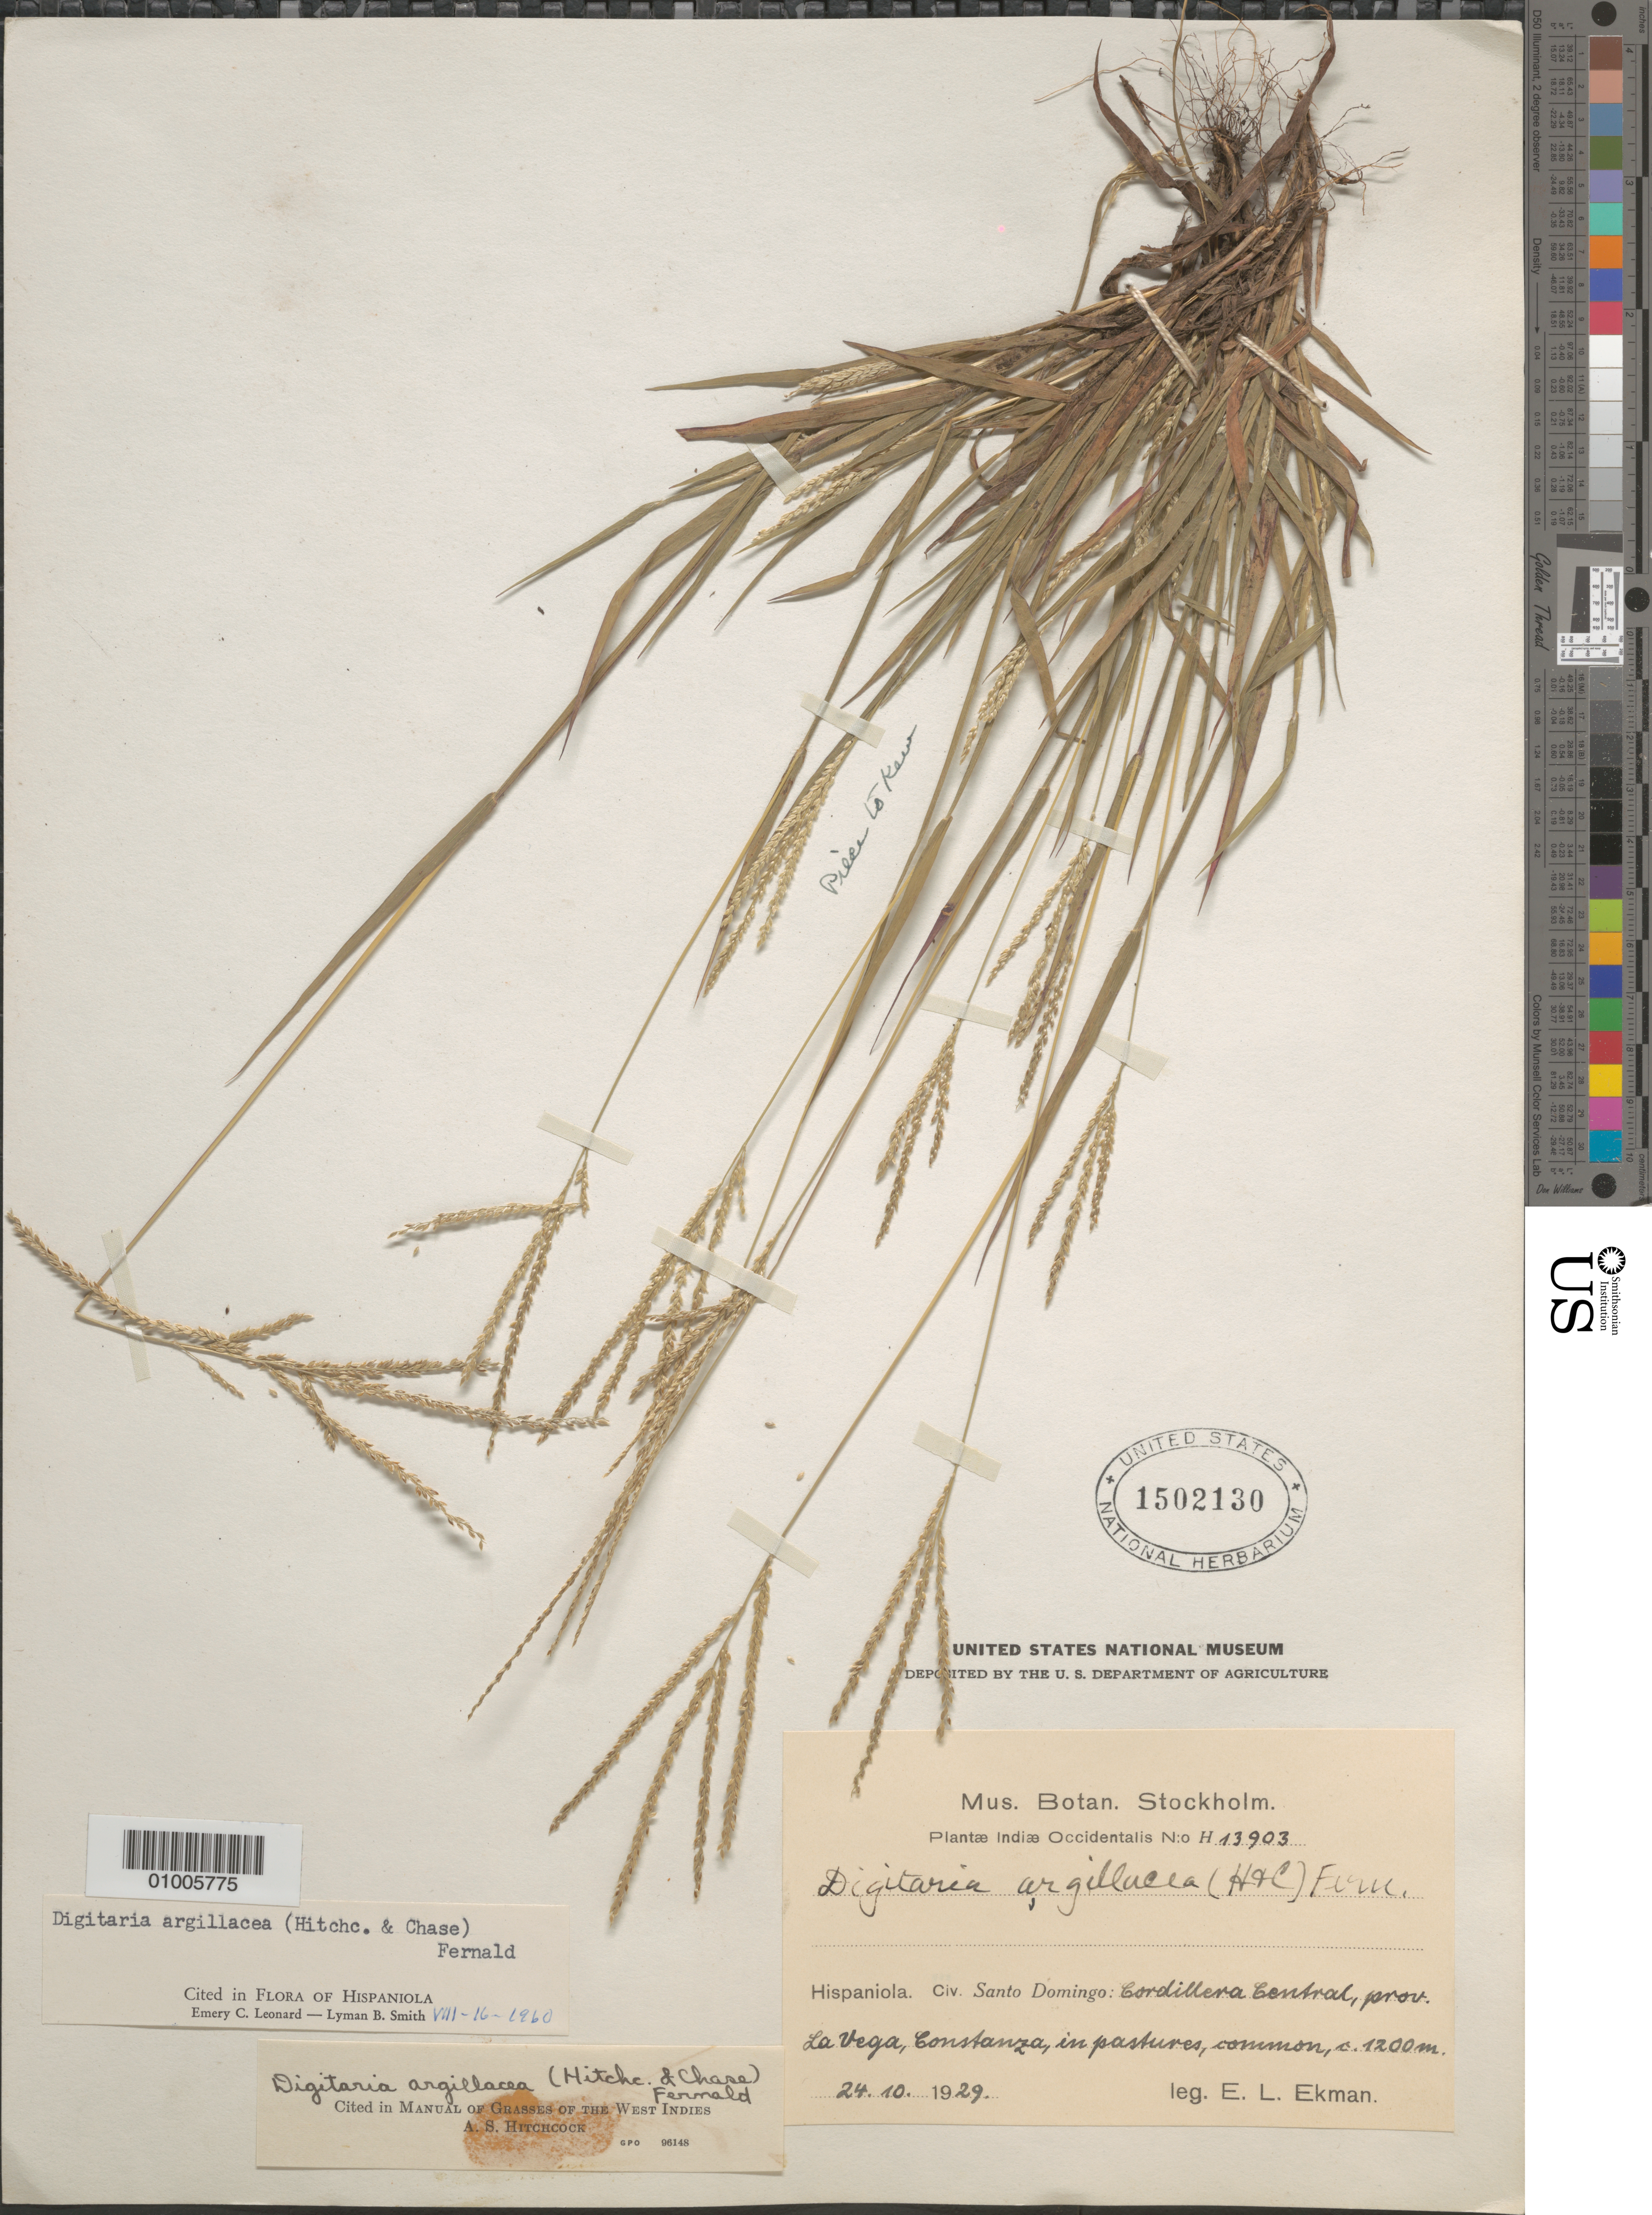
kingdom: Plantae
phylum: Tracheophyta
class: Liliopsida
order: Poales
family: Poaceae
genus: Digitaria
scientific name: Digitaria panicea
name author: (Sw.) Urb.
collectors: E. L. Ekman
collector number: H 13903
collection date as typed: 24 Dec 1929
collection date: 1929-12-24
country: Dominican Republic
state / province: Distrito Nacional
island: Hispaniola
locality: La Vega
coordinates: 0 N, 0 E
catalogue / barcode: US 1502130